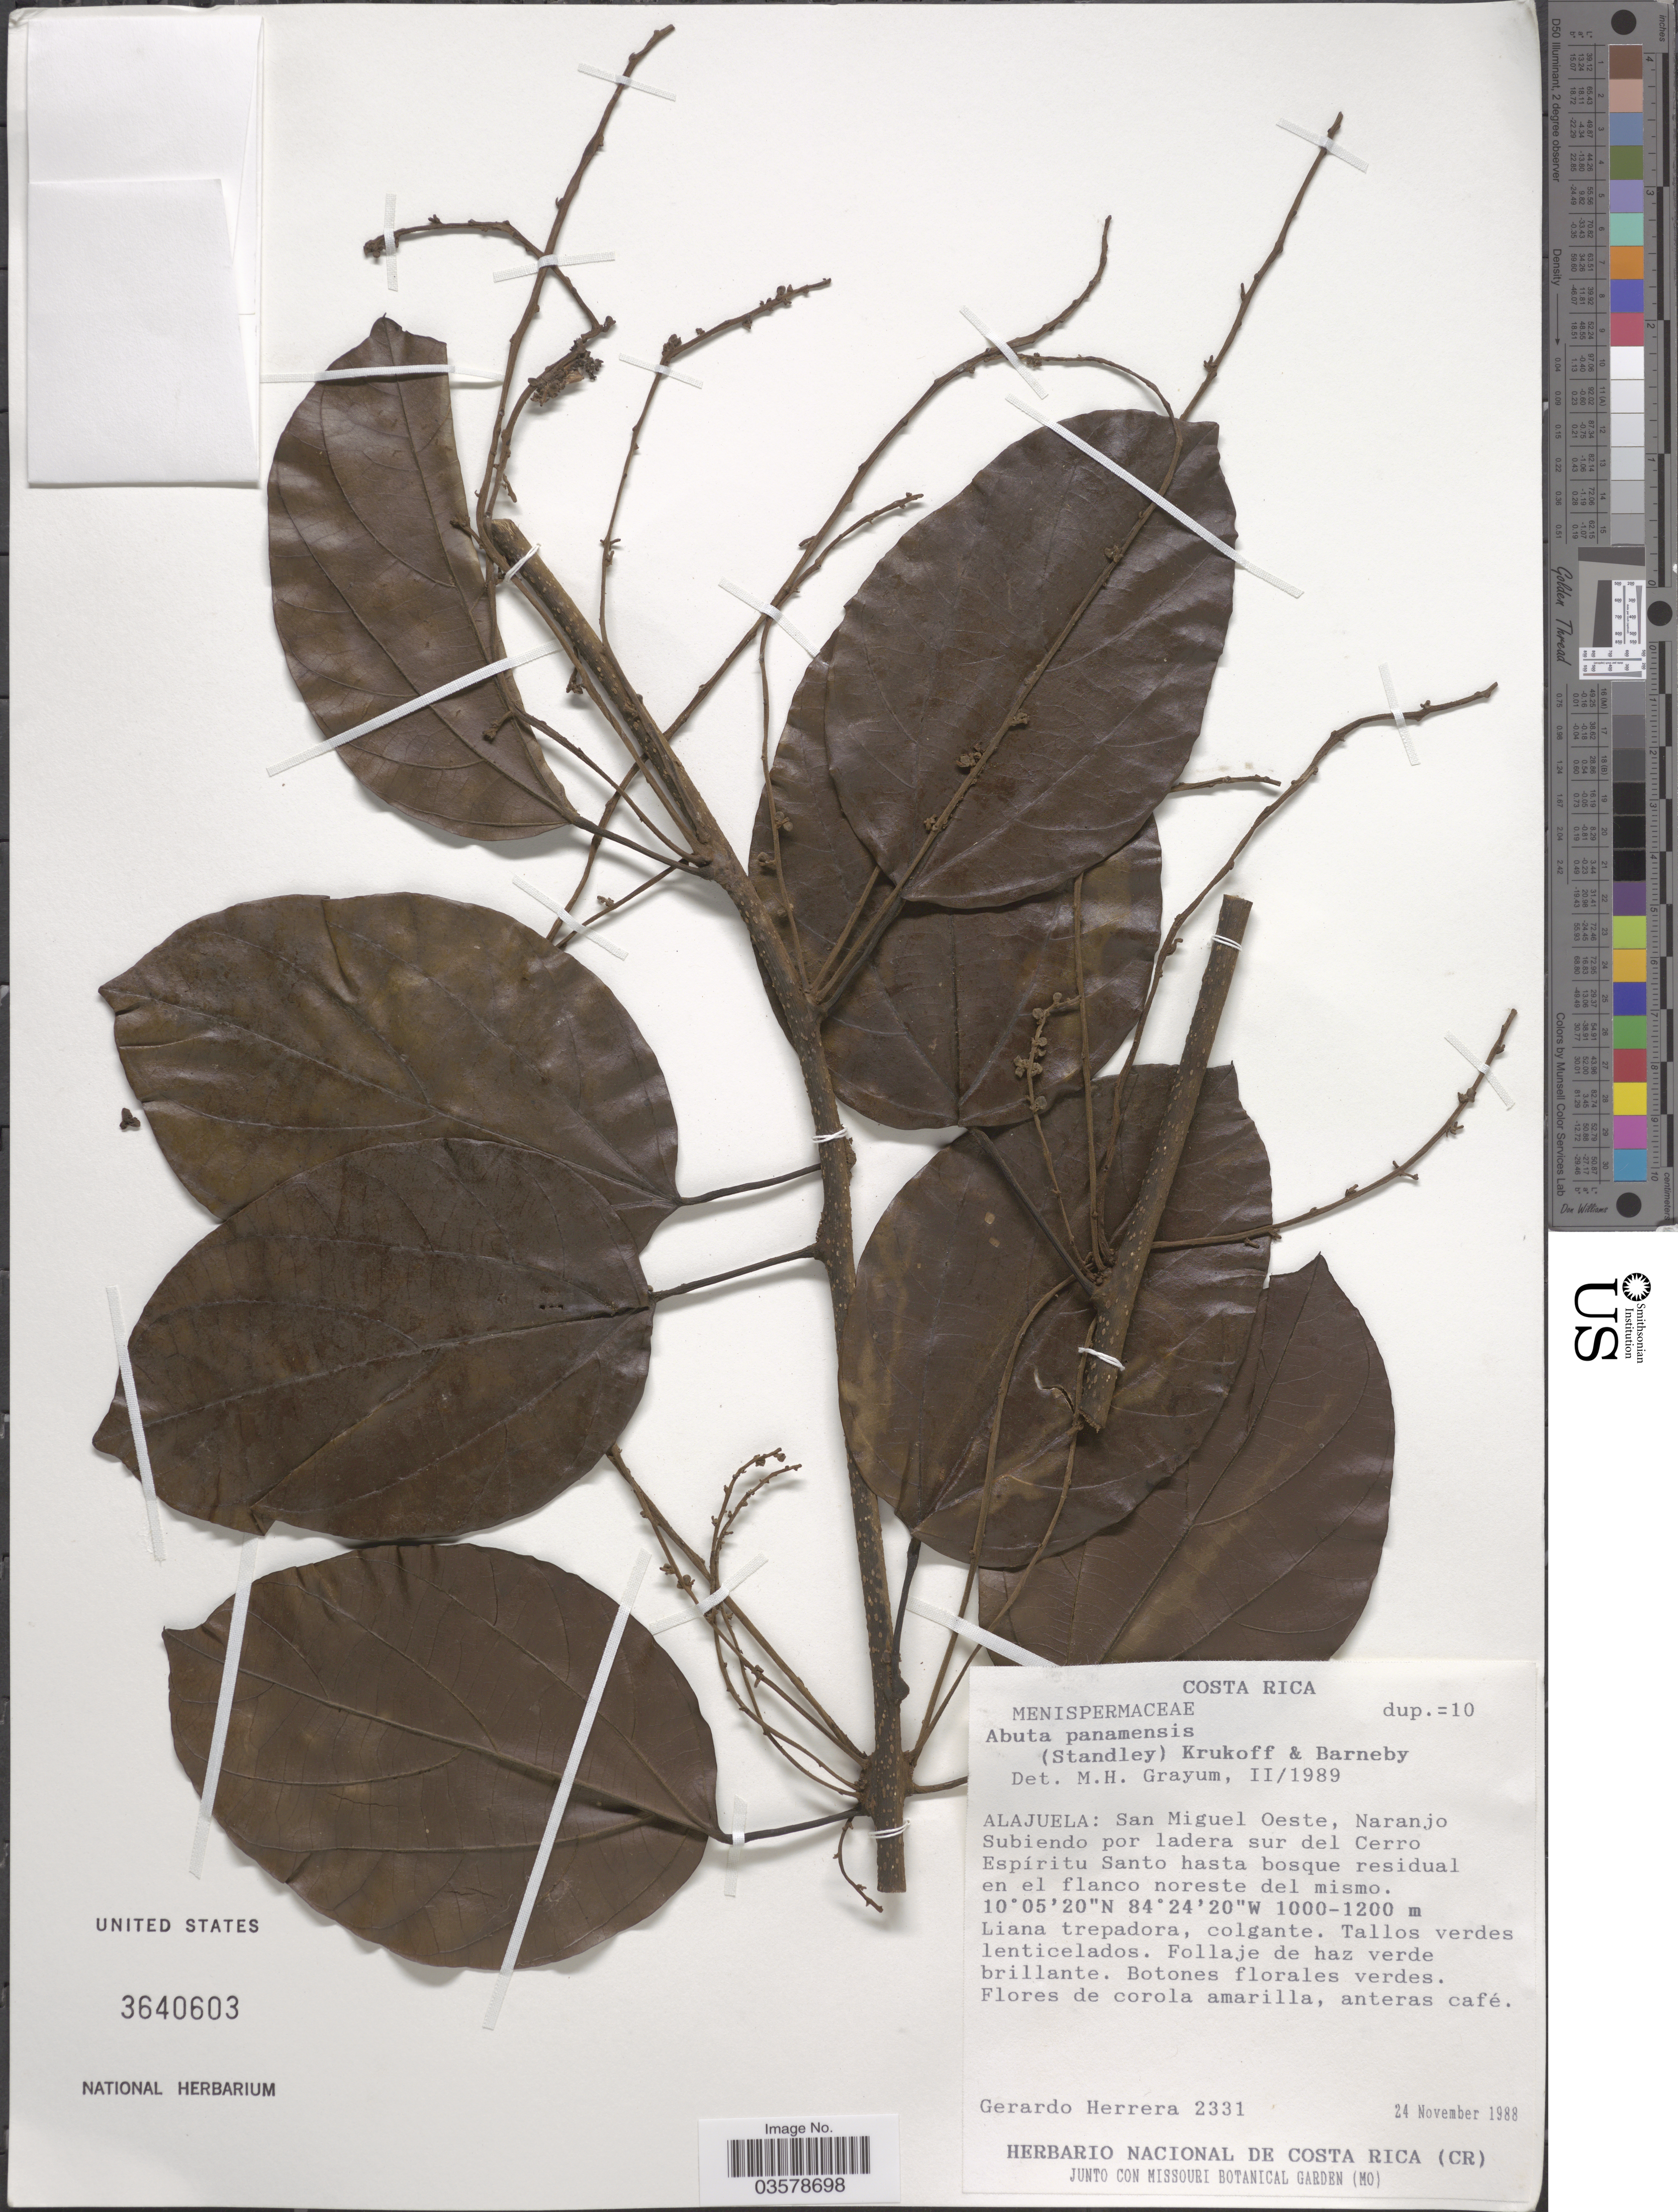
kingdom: Plantae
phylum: Tracheophyta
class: Magnoliopsida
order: Ranunculales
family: Menispermaceae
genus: Abuta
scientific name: Abuta panamensis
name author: (Standl.) Krukoff & Barneby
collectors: G. Herrera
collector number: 2331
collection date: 1988-11-24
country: Costa Rica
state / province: Alajuela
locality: San Miguel Oeste, Naranjo Subiendo por ladera sur del Cerro Espíritu Santo hasta bosque residual en el flanco noreste del mismo.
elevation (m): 1000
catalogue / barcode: US 3640603